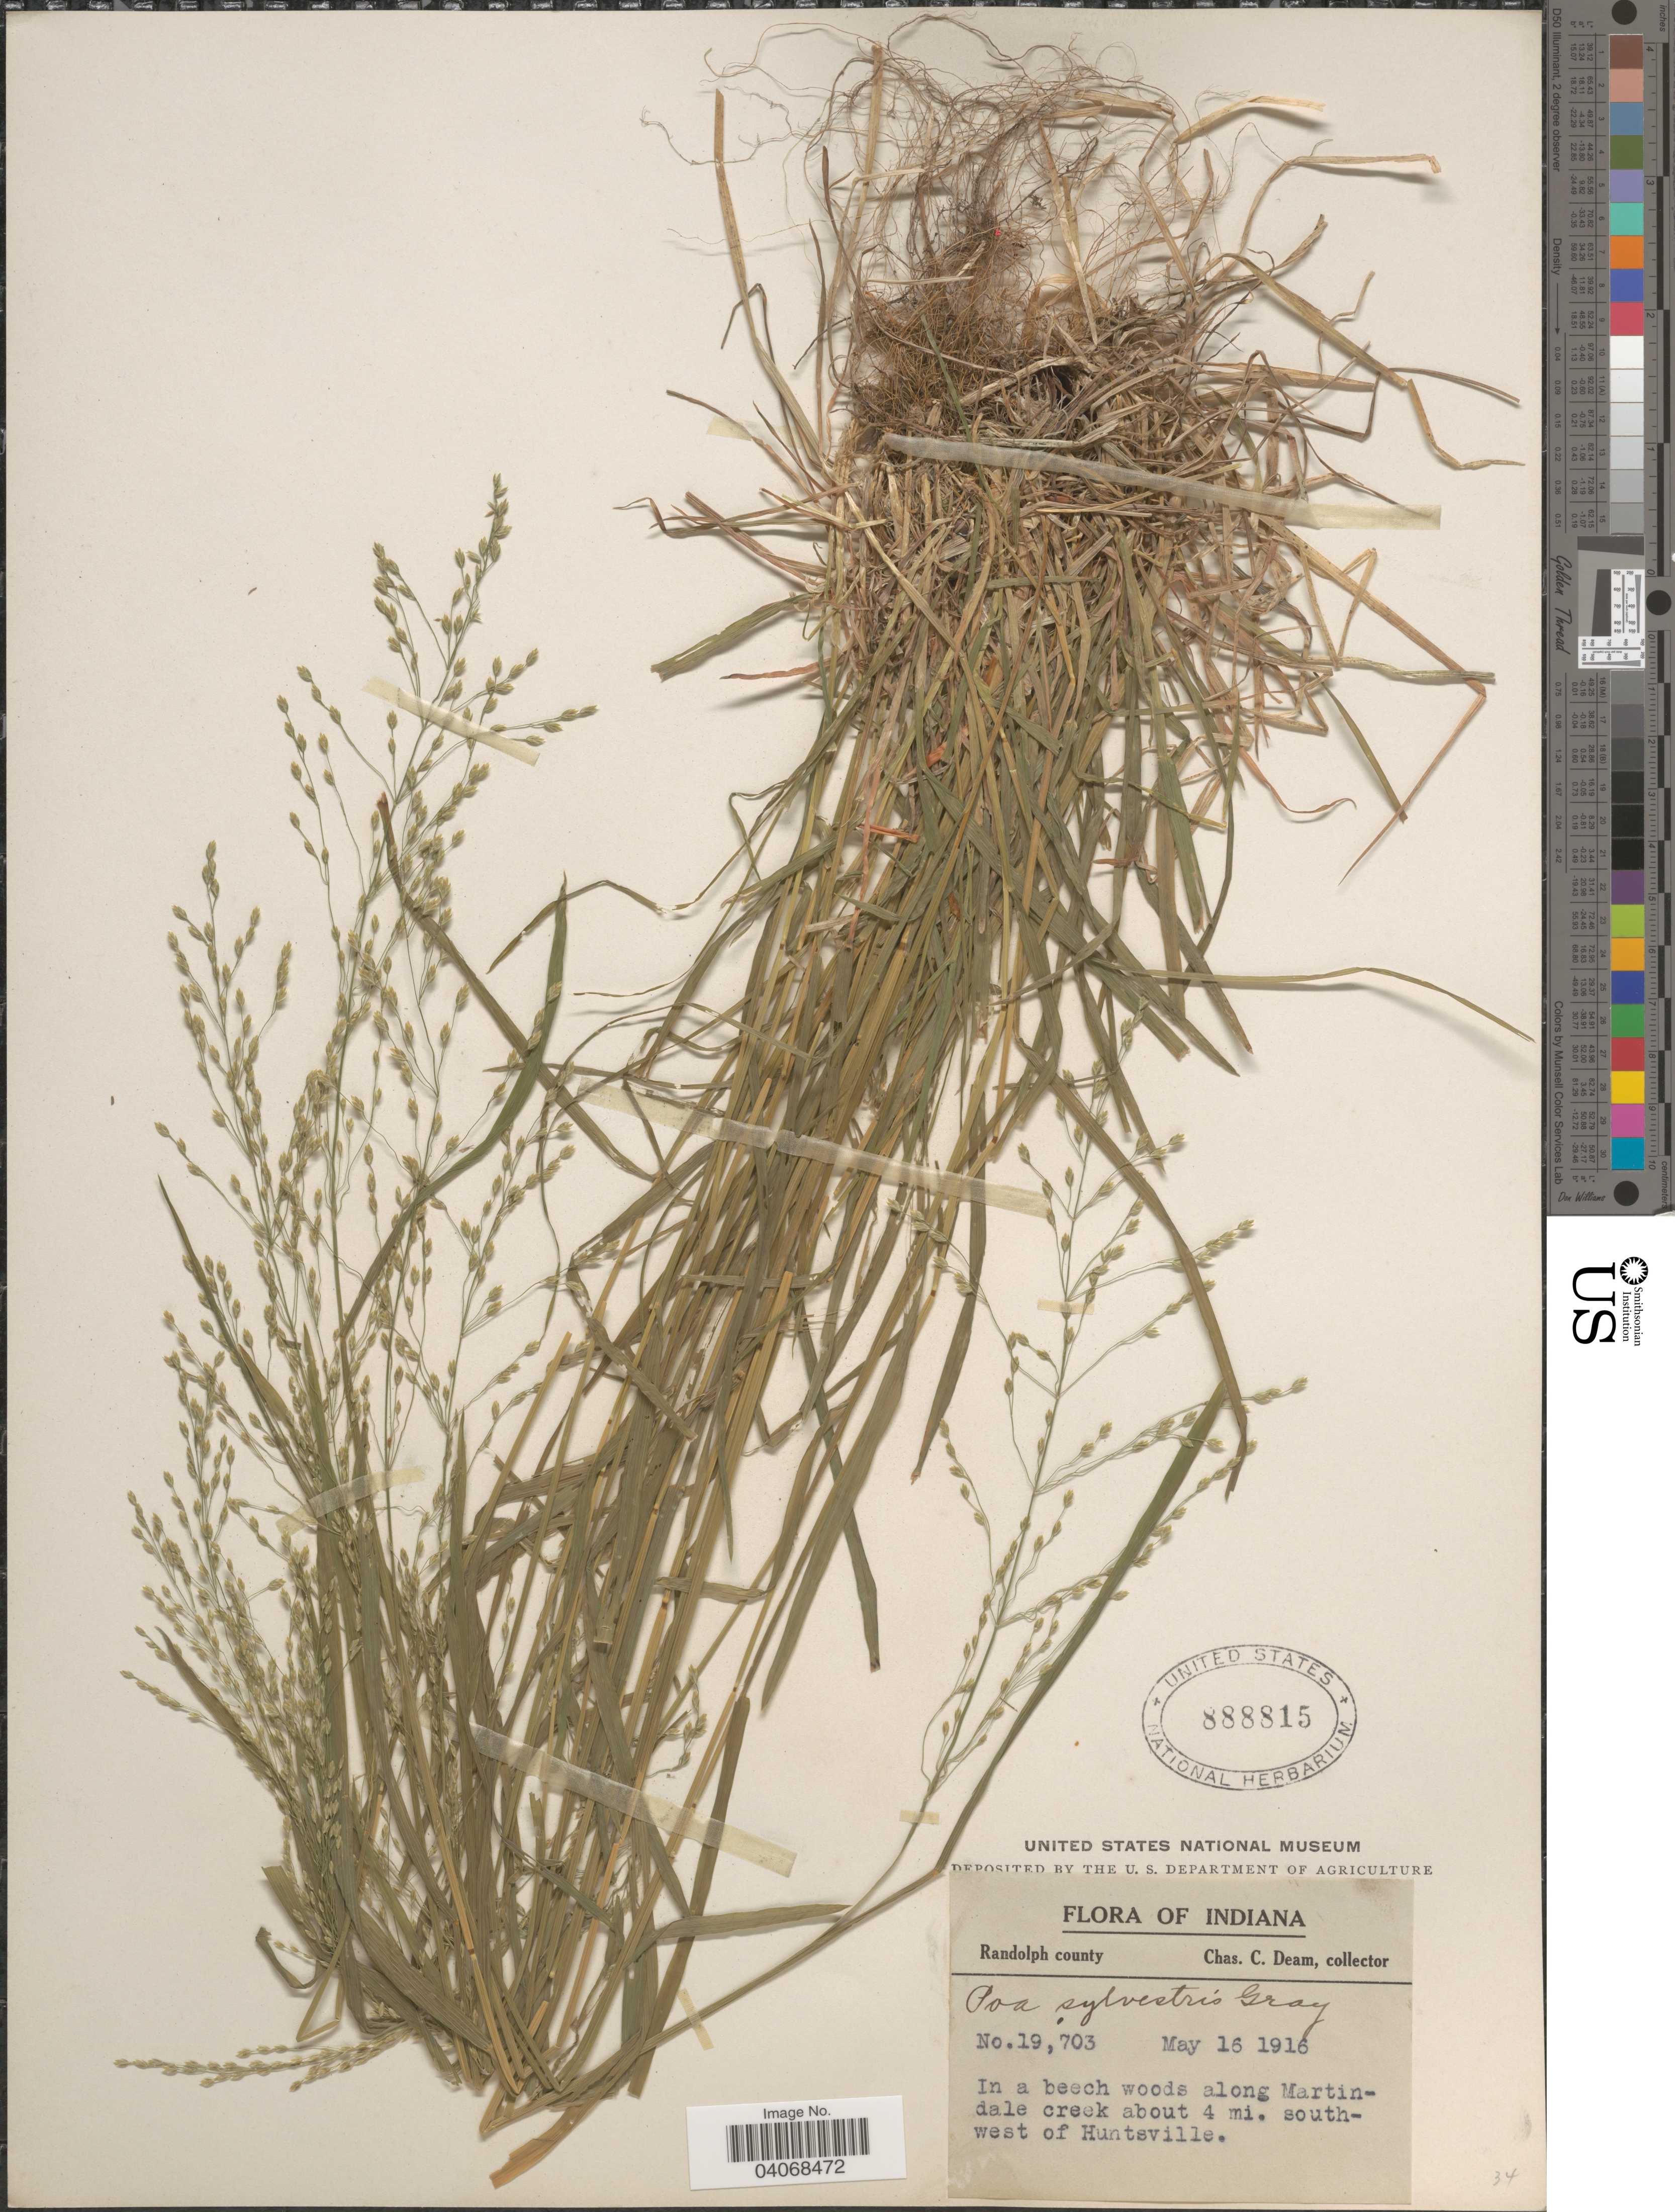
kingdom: Plantae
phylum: Tracheophyta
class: Liliopsida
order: Poales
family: Poaceae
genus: Poa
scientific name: Poa sylvestris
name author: A. Gray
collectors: C. C. Deam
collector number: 19703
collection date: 1916-05-16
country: United States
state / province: Indiana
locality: In a beech woods along Martindale creek about 4 mi. south-west of Huntsville. Randolph county.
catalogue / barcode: US 888815